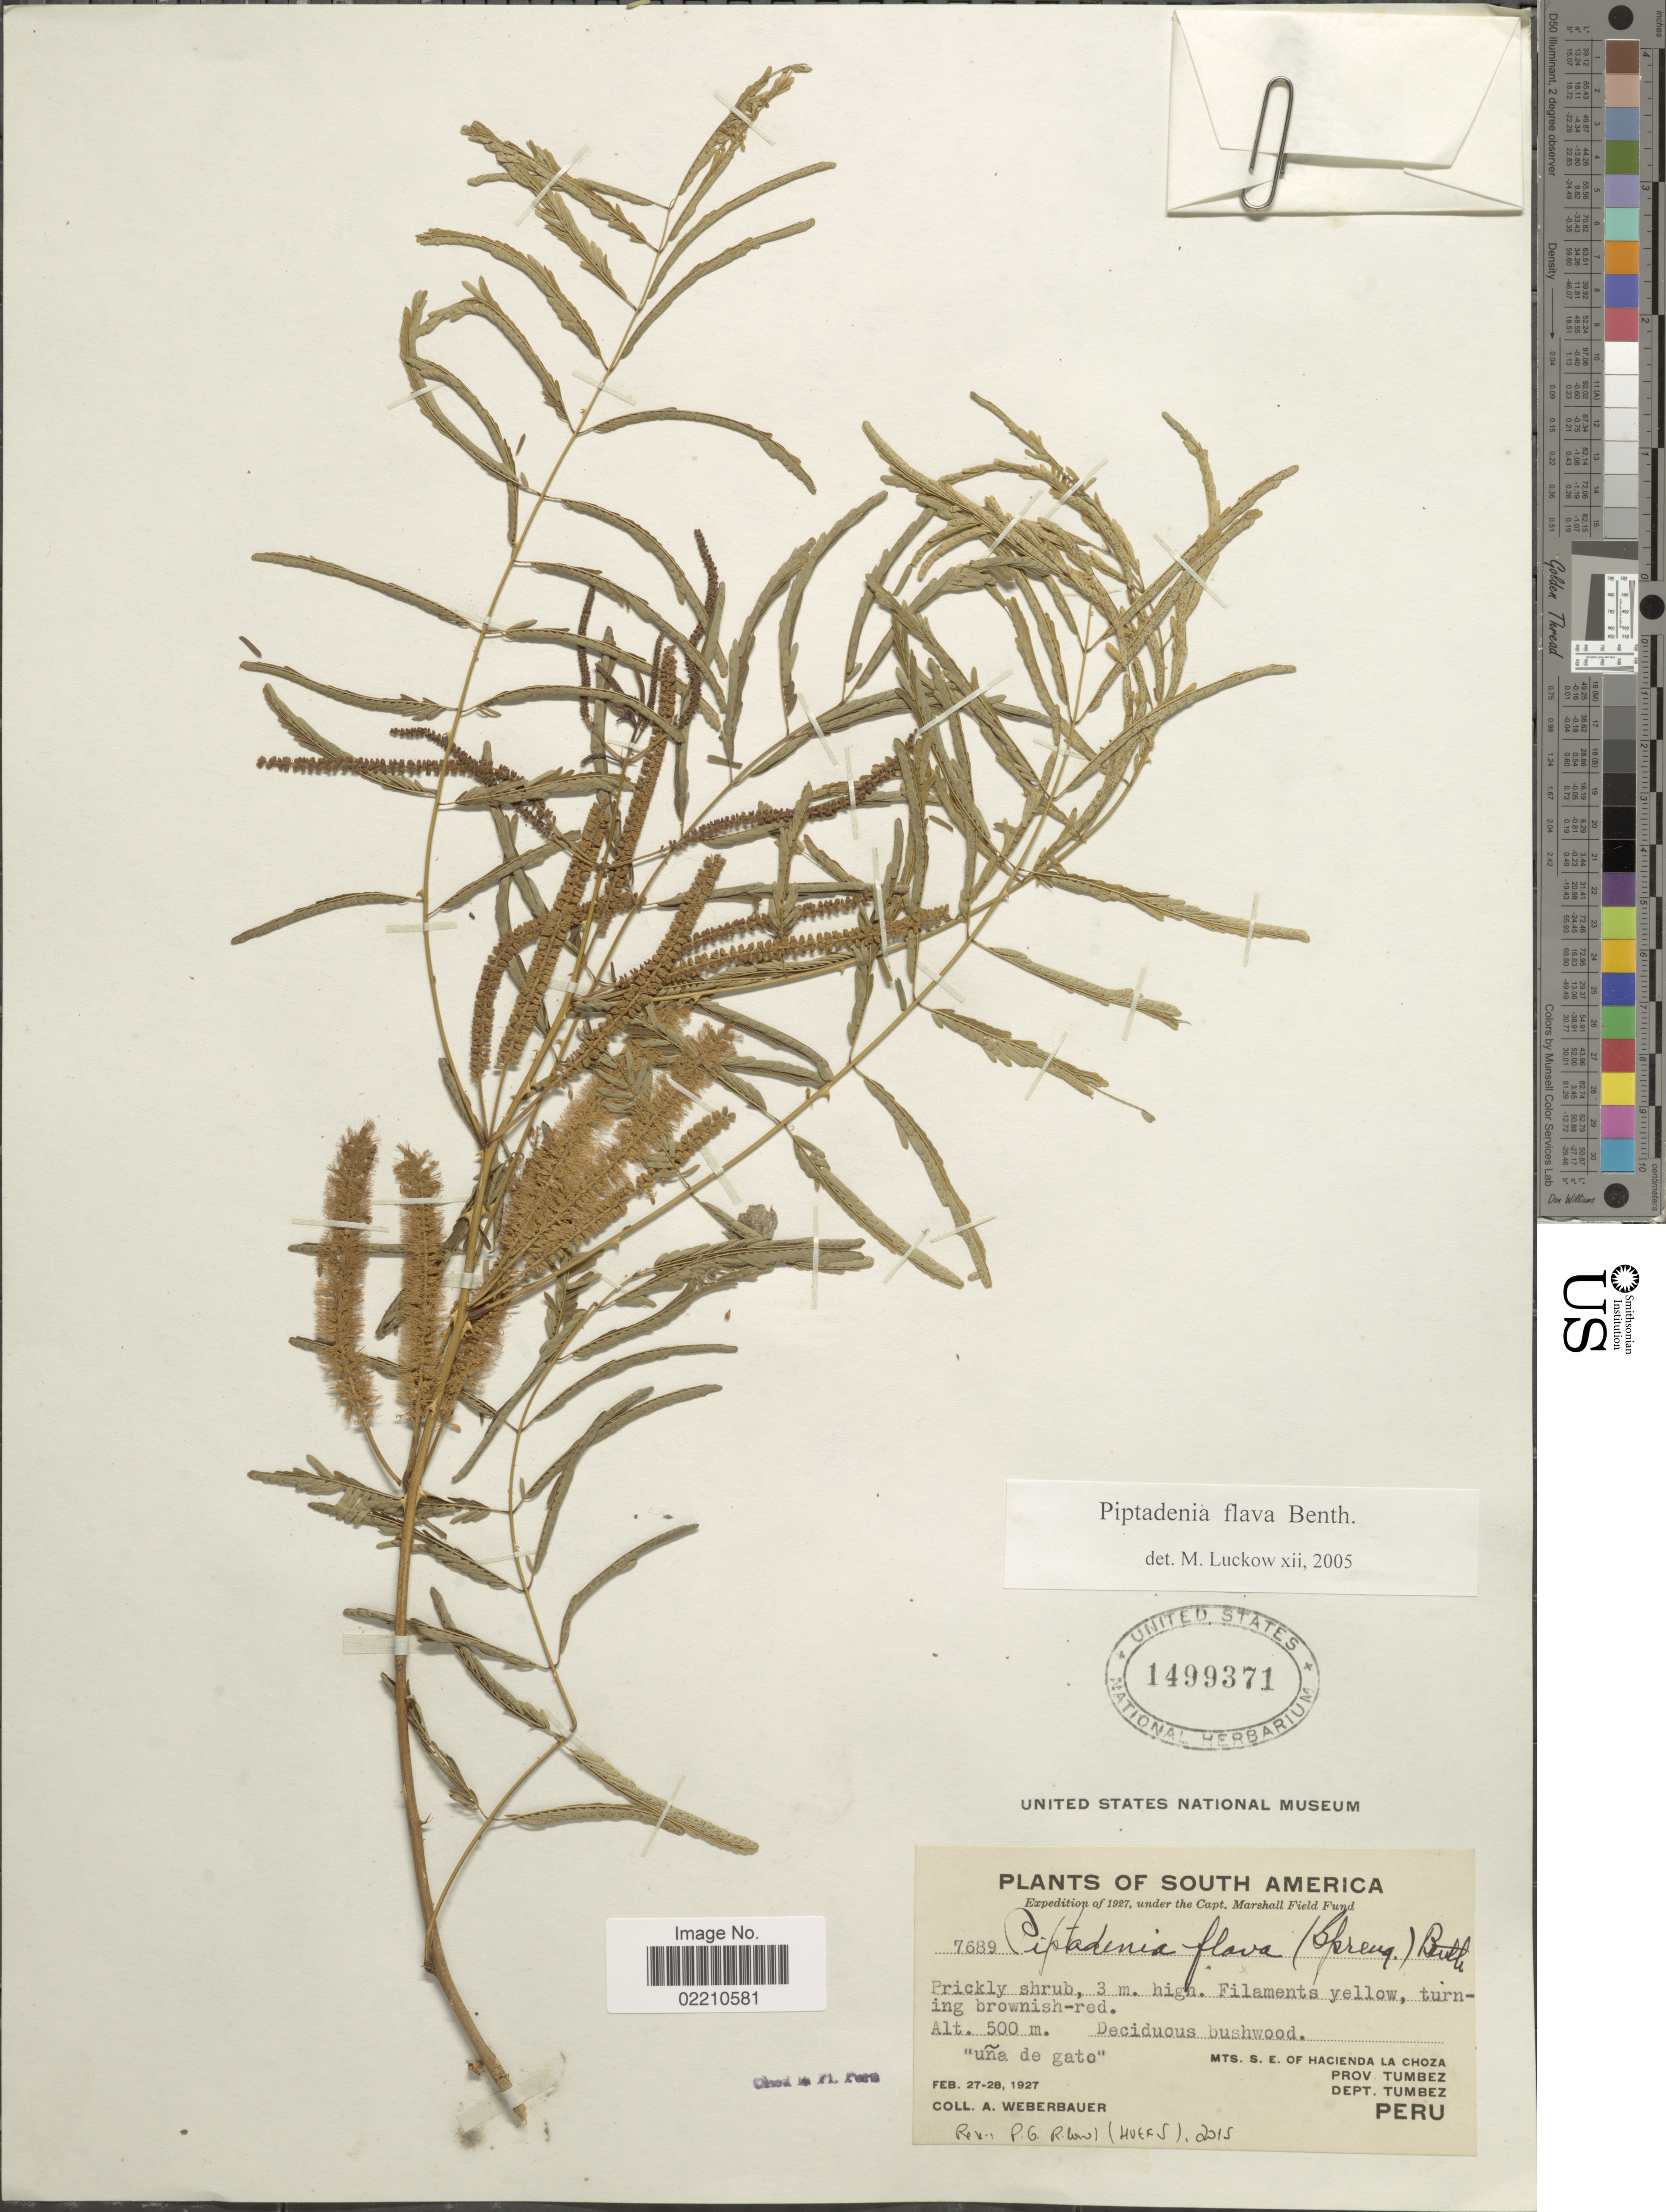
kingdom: Plantae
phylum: Tracheophyta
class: Magnoliopsida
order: Fabales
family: Fabaceae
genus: Piptadenia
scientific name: Piptadenia flava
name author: (DC.) Benth.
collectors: A. Weberbauer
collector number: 7689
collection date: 1927-02-27/1927-02-28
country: Peru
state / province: Tumbes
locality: Mts. S. E. of Hacienda La Choza, Prov. Tumbez, Dept.Tumbez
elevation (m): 500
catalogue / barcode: US 1499371